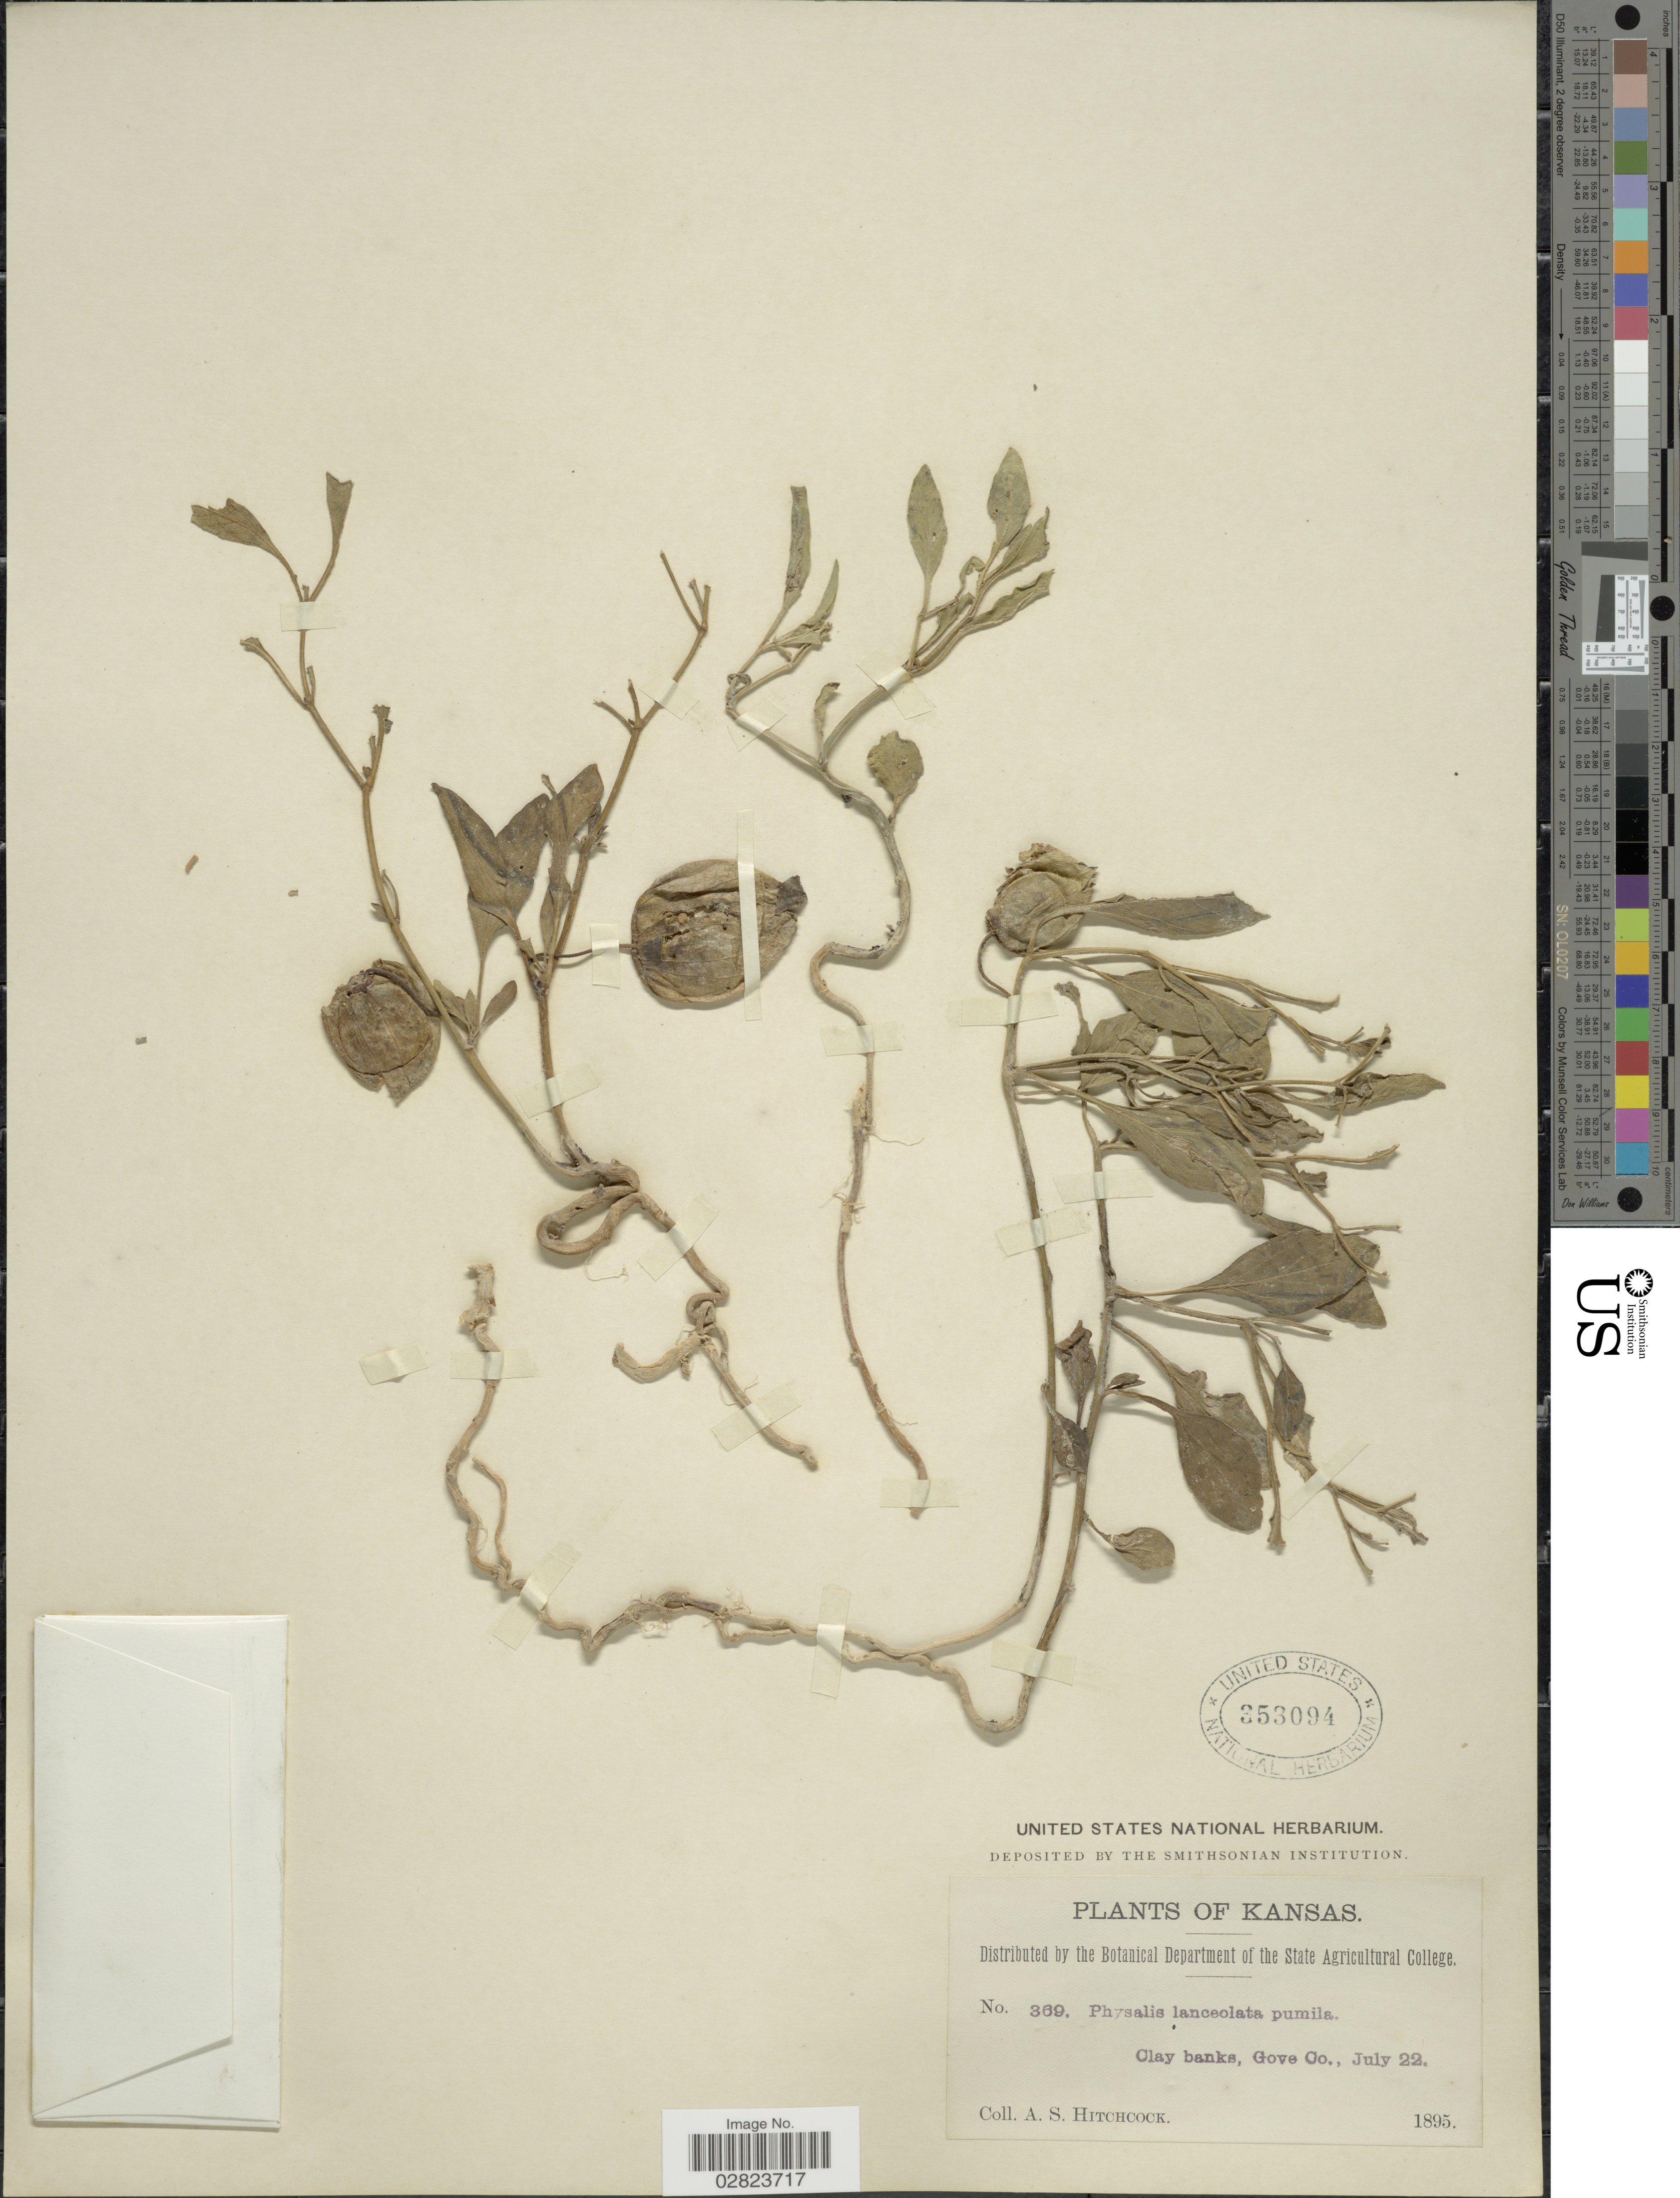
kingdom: Plantae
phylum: Tracheophyta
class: Magnoliopsida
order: Solanales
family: Solanaceae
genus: Physalis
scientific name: Physalis lanceolata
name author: Michx.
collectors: A. S. Hitchcock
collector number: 369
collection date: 1895-07-22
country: United States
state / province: Kansas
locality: Clay banks, Gove Co.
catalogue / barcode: US 353094